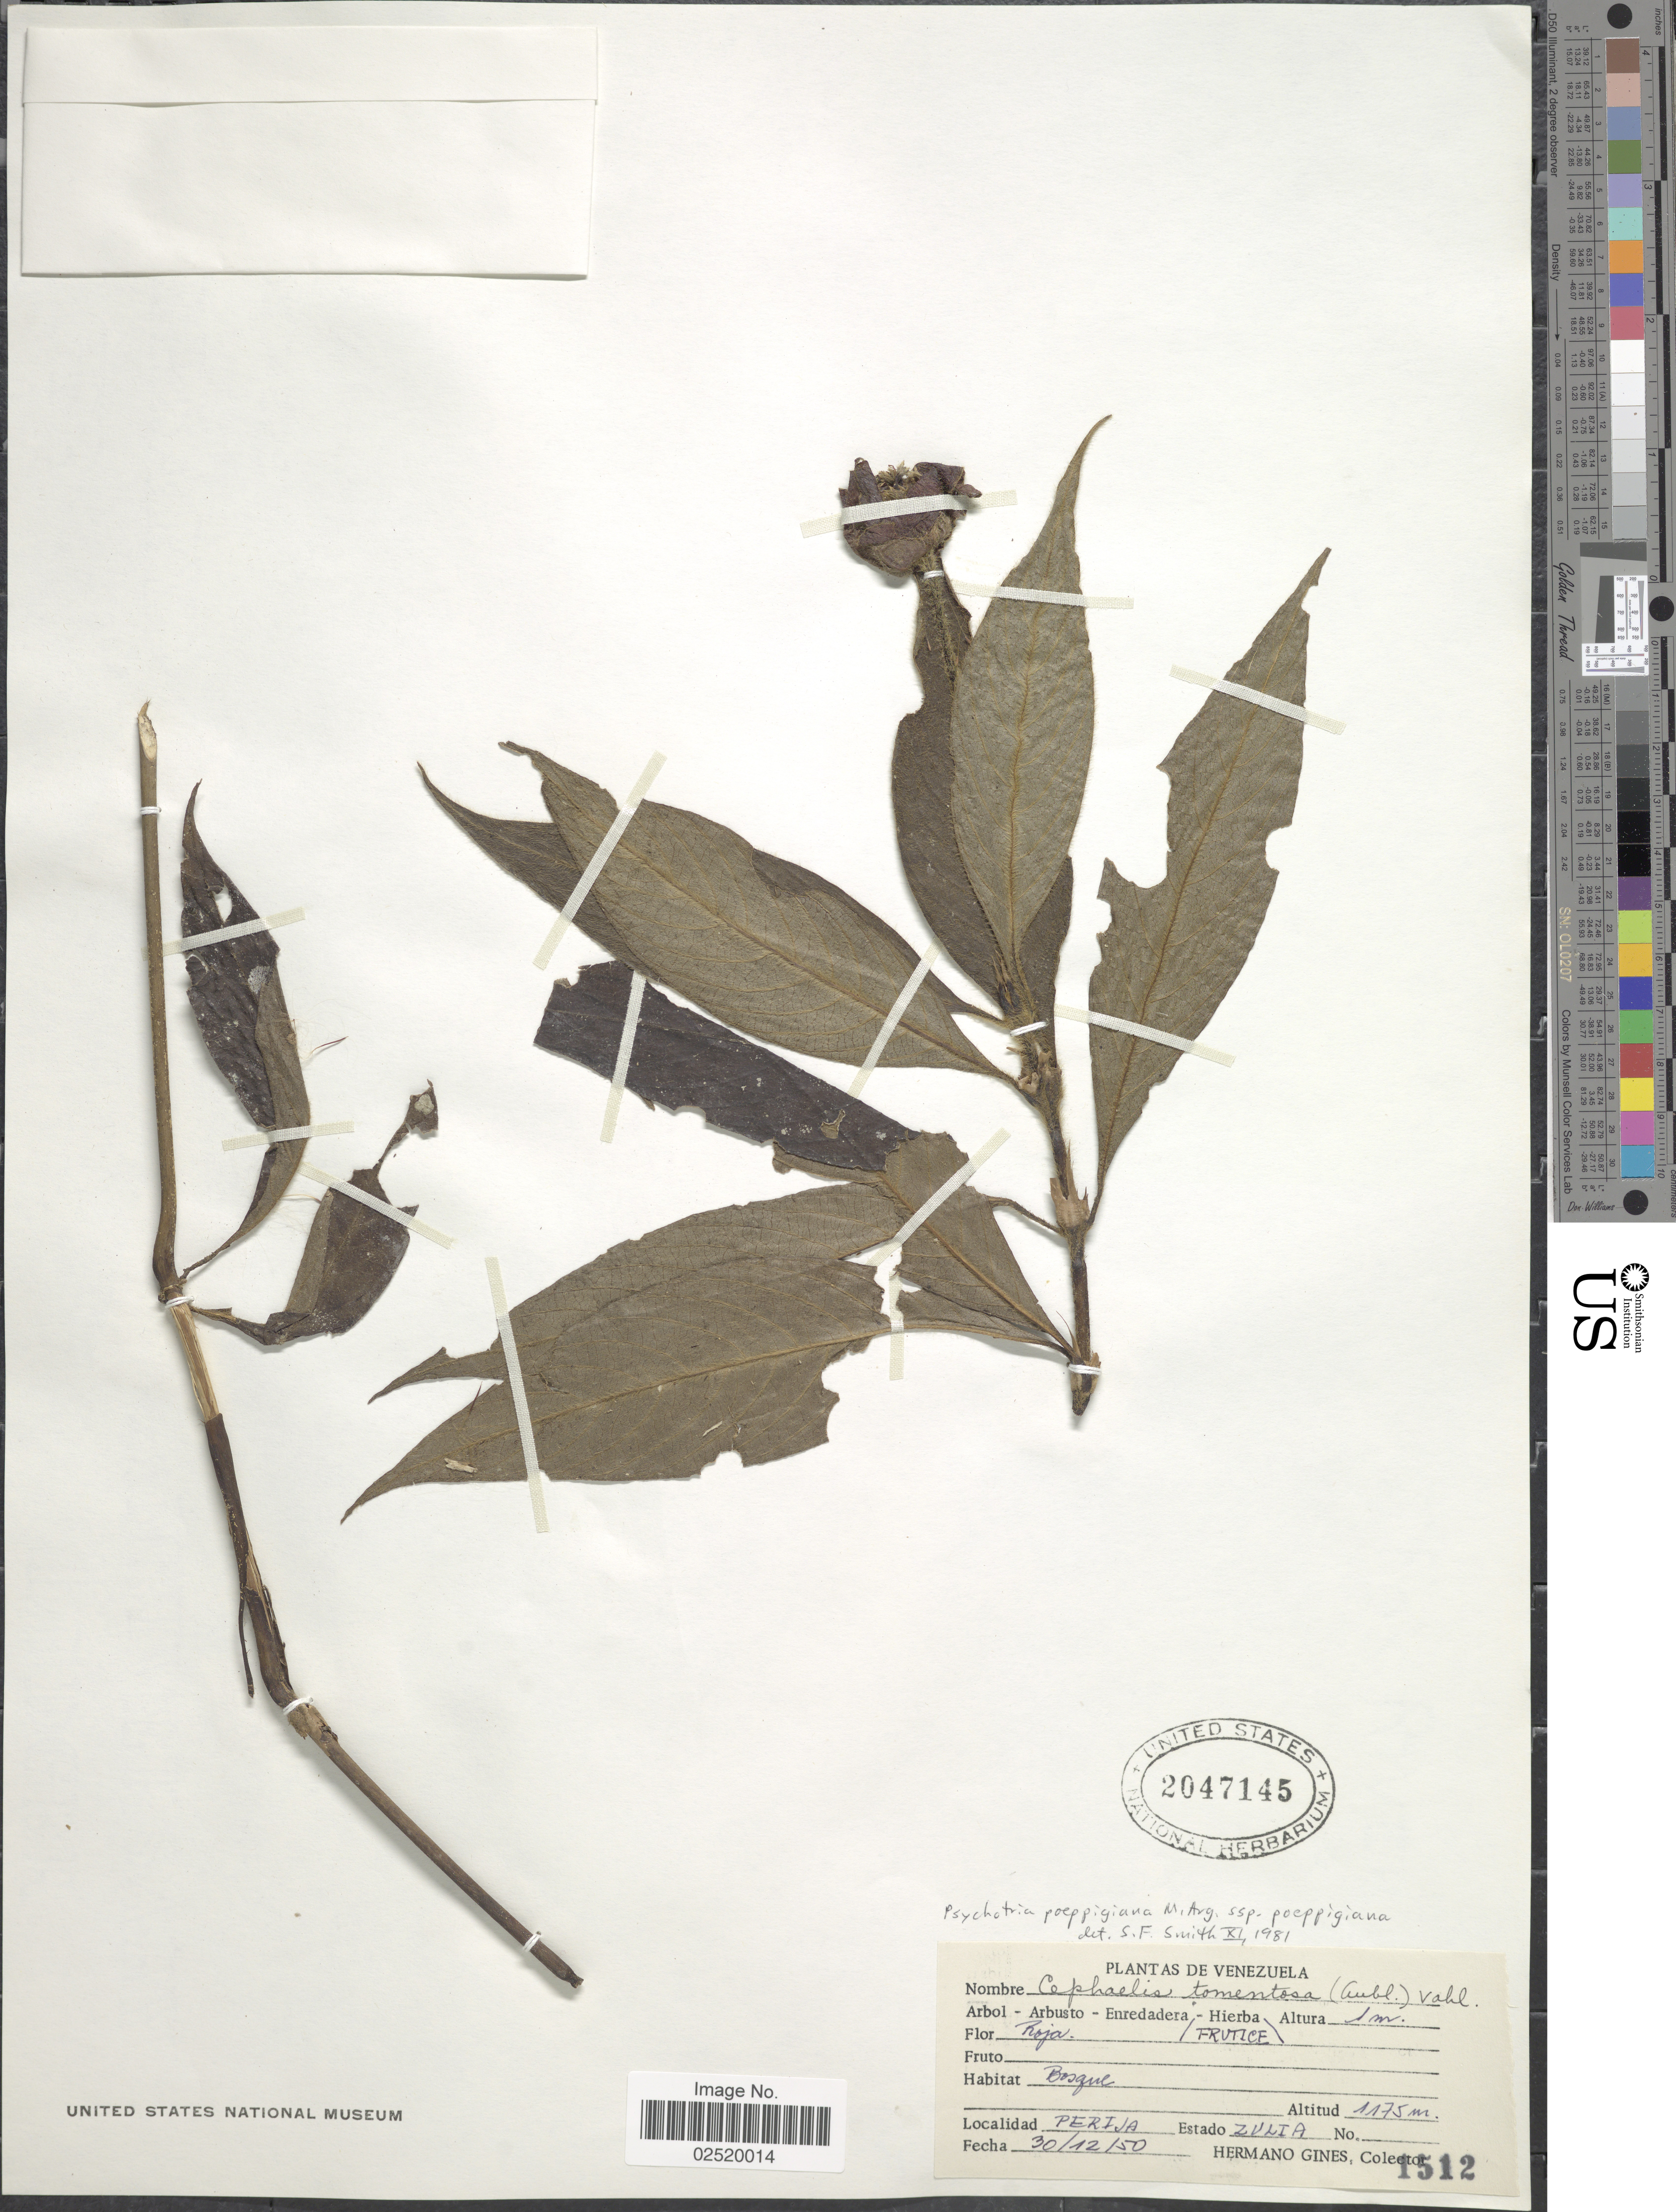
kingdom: Plantae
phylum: Tracheophyta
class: Magnoliopsida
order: Gentianales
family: Rubiaceae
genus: Psychotria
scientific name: Psychotria poeppigiana subsp. poeppigiana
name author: Müll. Arg.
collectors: Bro. Gines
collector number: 1512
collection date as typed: Transcribed d/m/y: 30/12/50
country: Venezuela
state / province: Zulia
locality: Perija, Estado Zulia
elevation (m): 1175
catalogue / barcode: US 2047145